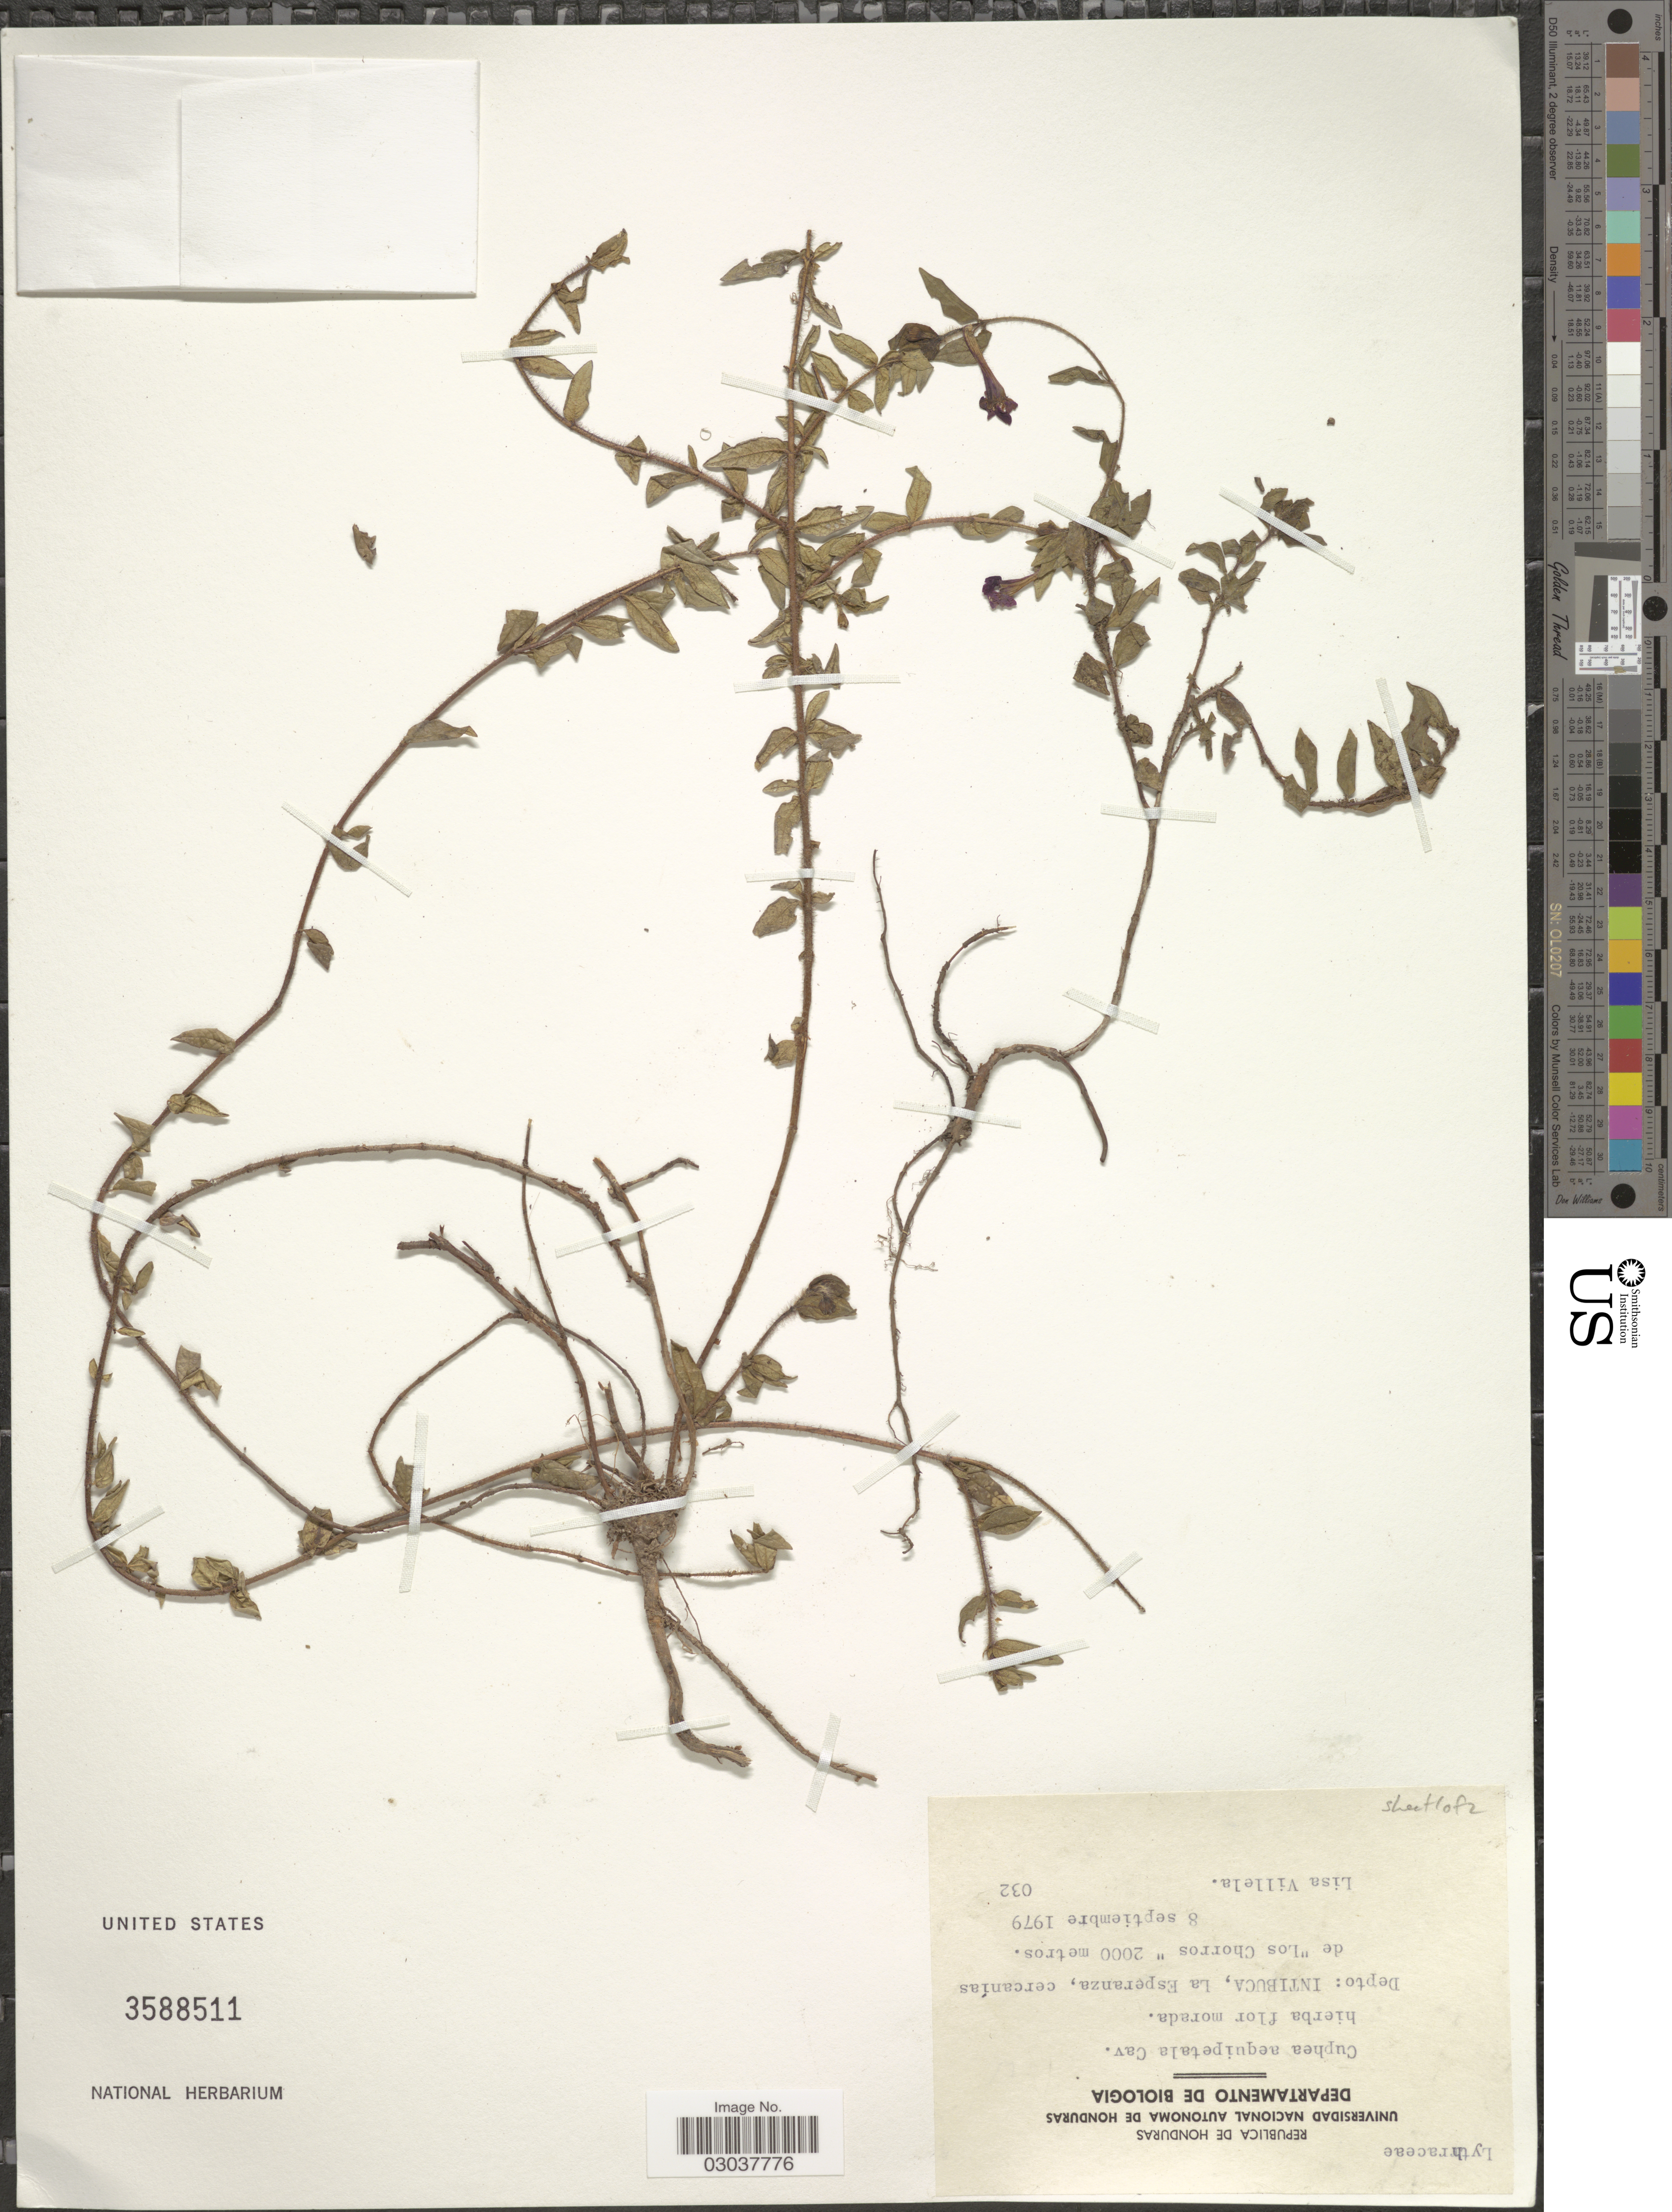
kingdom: Plantae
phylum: Tracheophyta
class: Magnoliopsida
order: Myrtales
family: Lythraceae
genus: Cuphea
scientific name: Cuphea aequipetala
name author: Cav.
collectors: L. Villela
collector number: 032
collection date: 1979-09-08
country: Honduras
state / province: Intibuca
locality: Depto: Intibuca, La Esperanza, cercanías de "Los Chorros".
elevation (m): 2000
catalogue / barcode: US 3588511